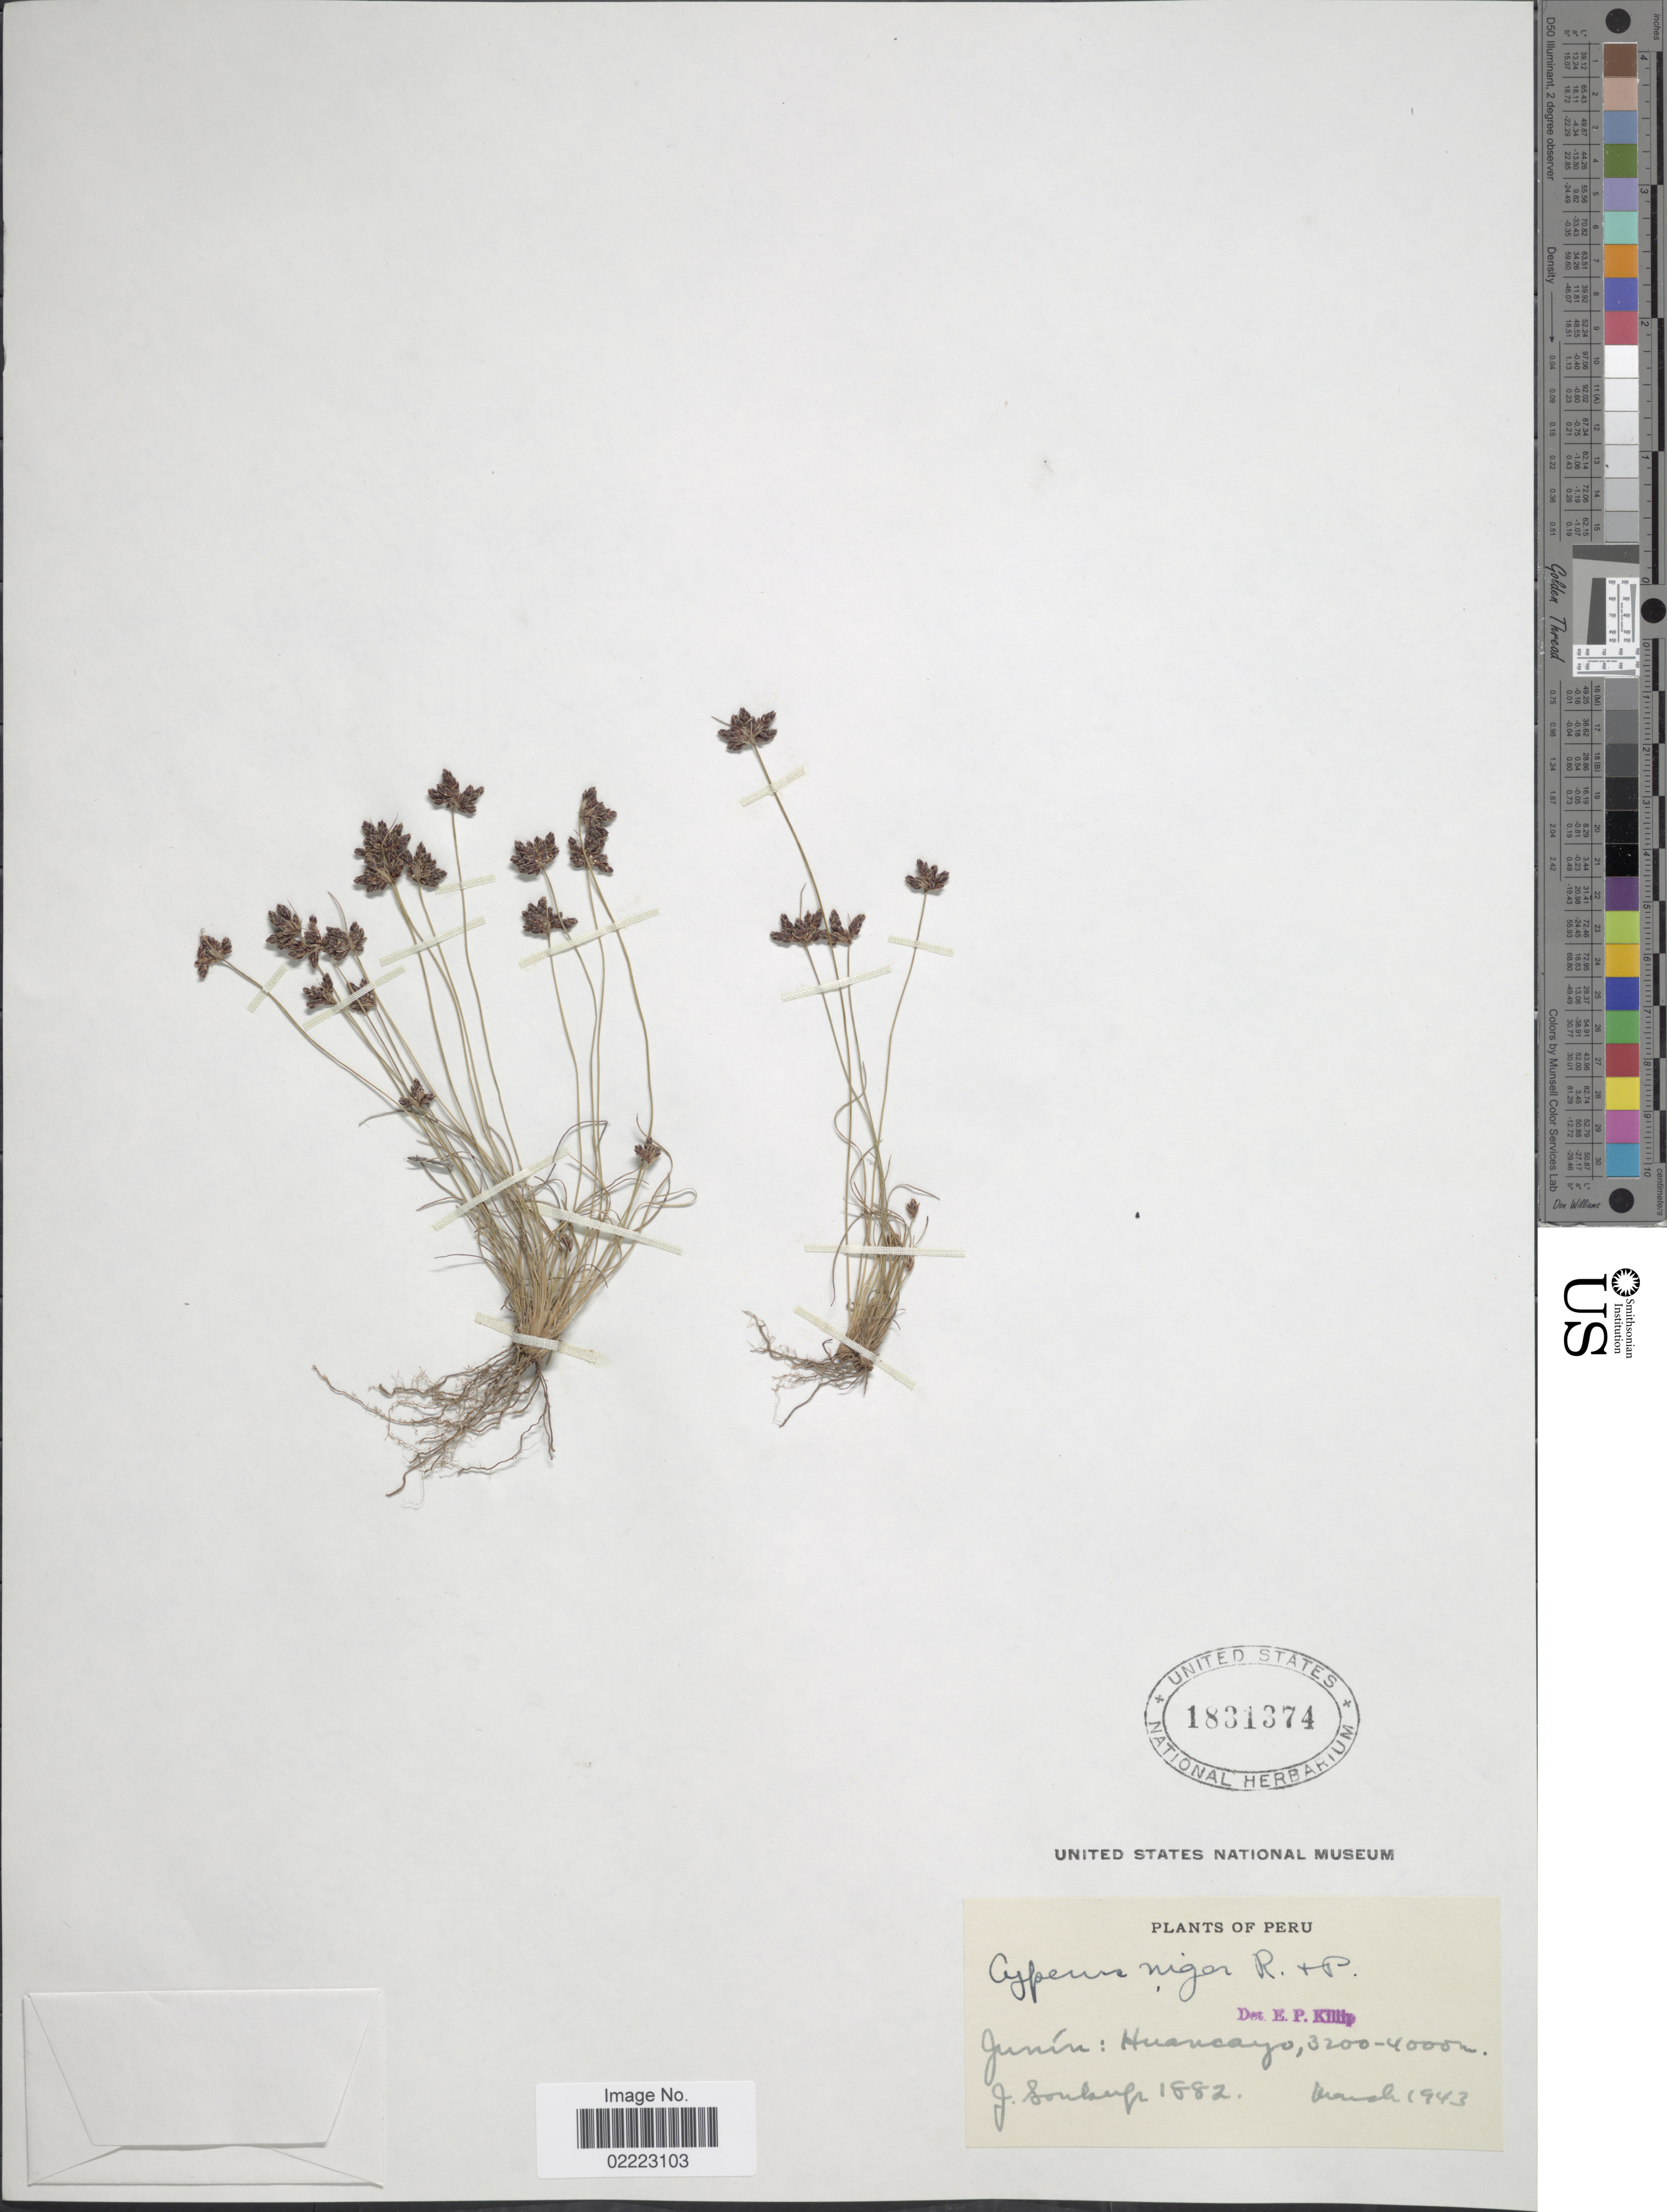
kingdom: Plantae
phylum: Tracheophyta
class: Liliopsida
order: Poales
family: Cyperaceae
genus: Cyperus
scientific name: Cyperus niger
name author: Ruiz & Pav.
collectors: J. Soukup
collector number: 1882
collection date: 1943-03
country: Peru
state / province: Junín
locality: Huancayo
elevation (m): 3200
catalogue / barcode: US 1831374